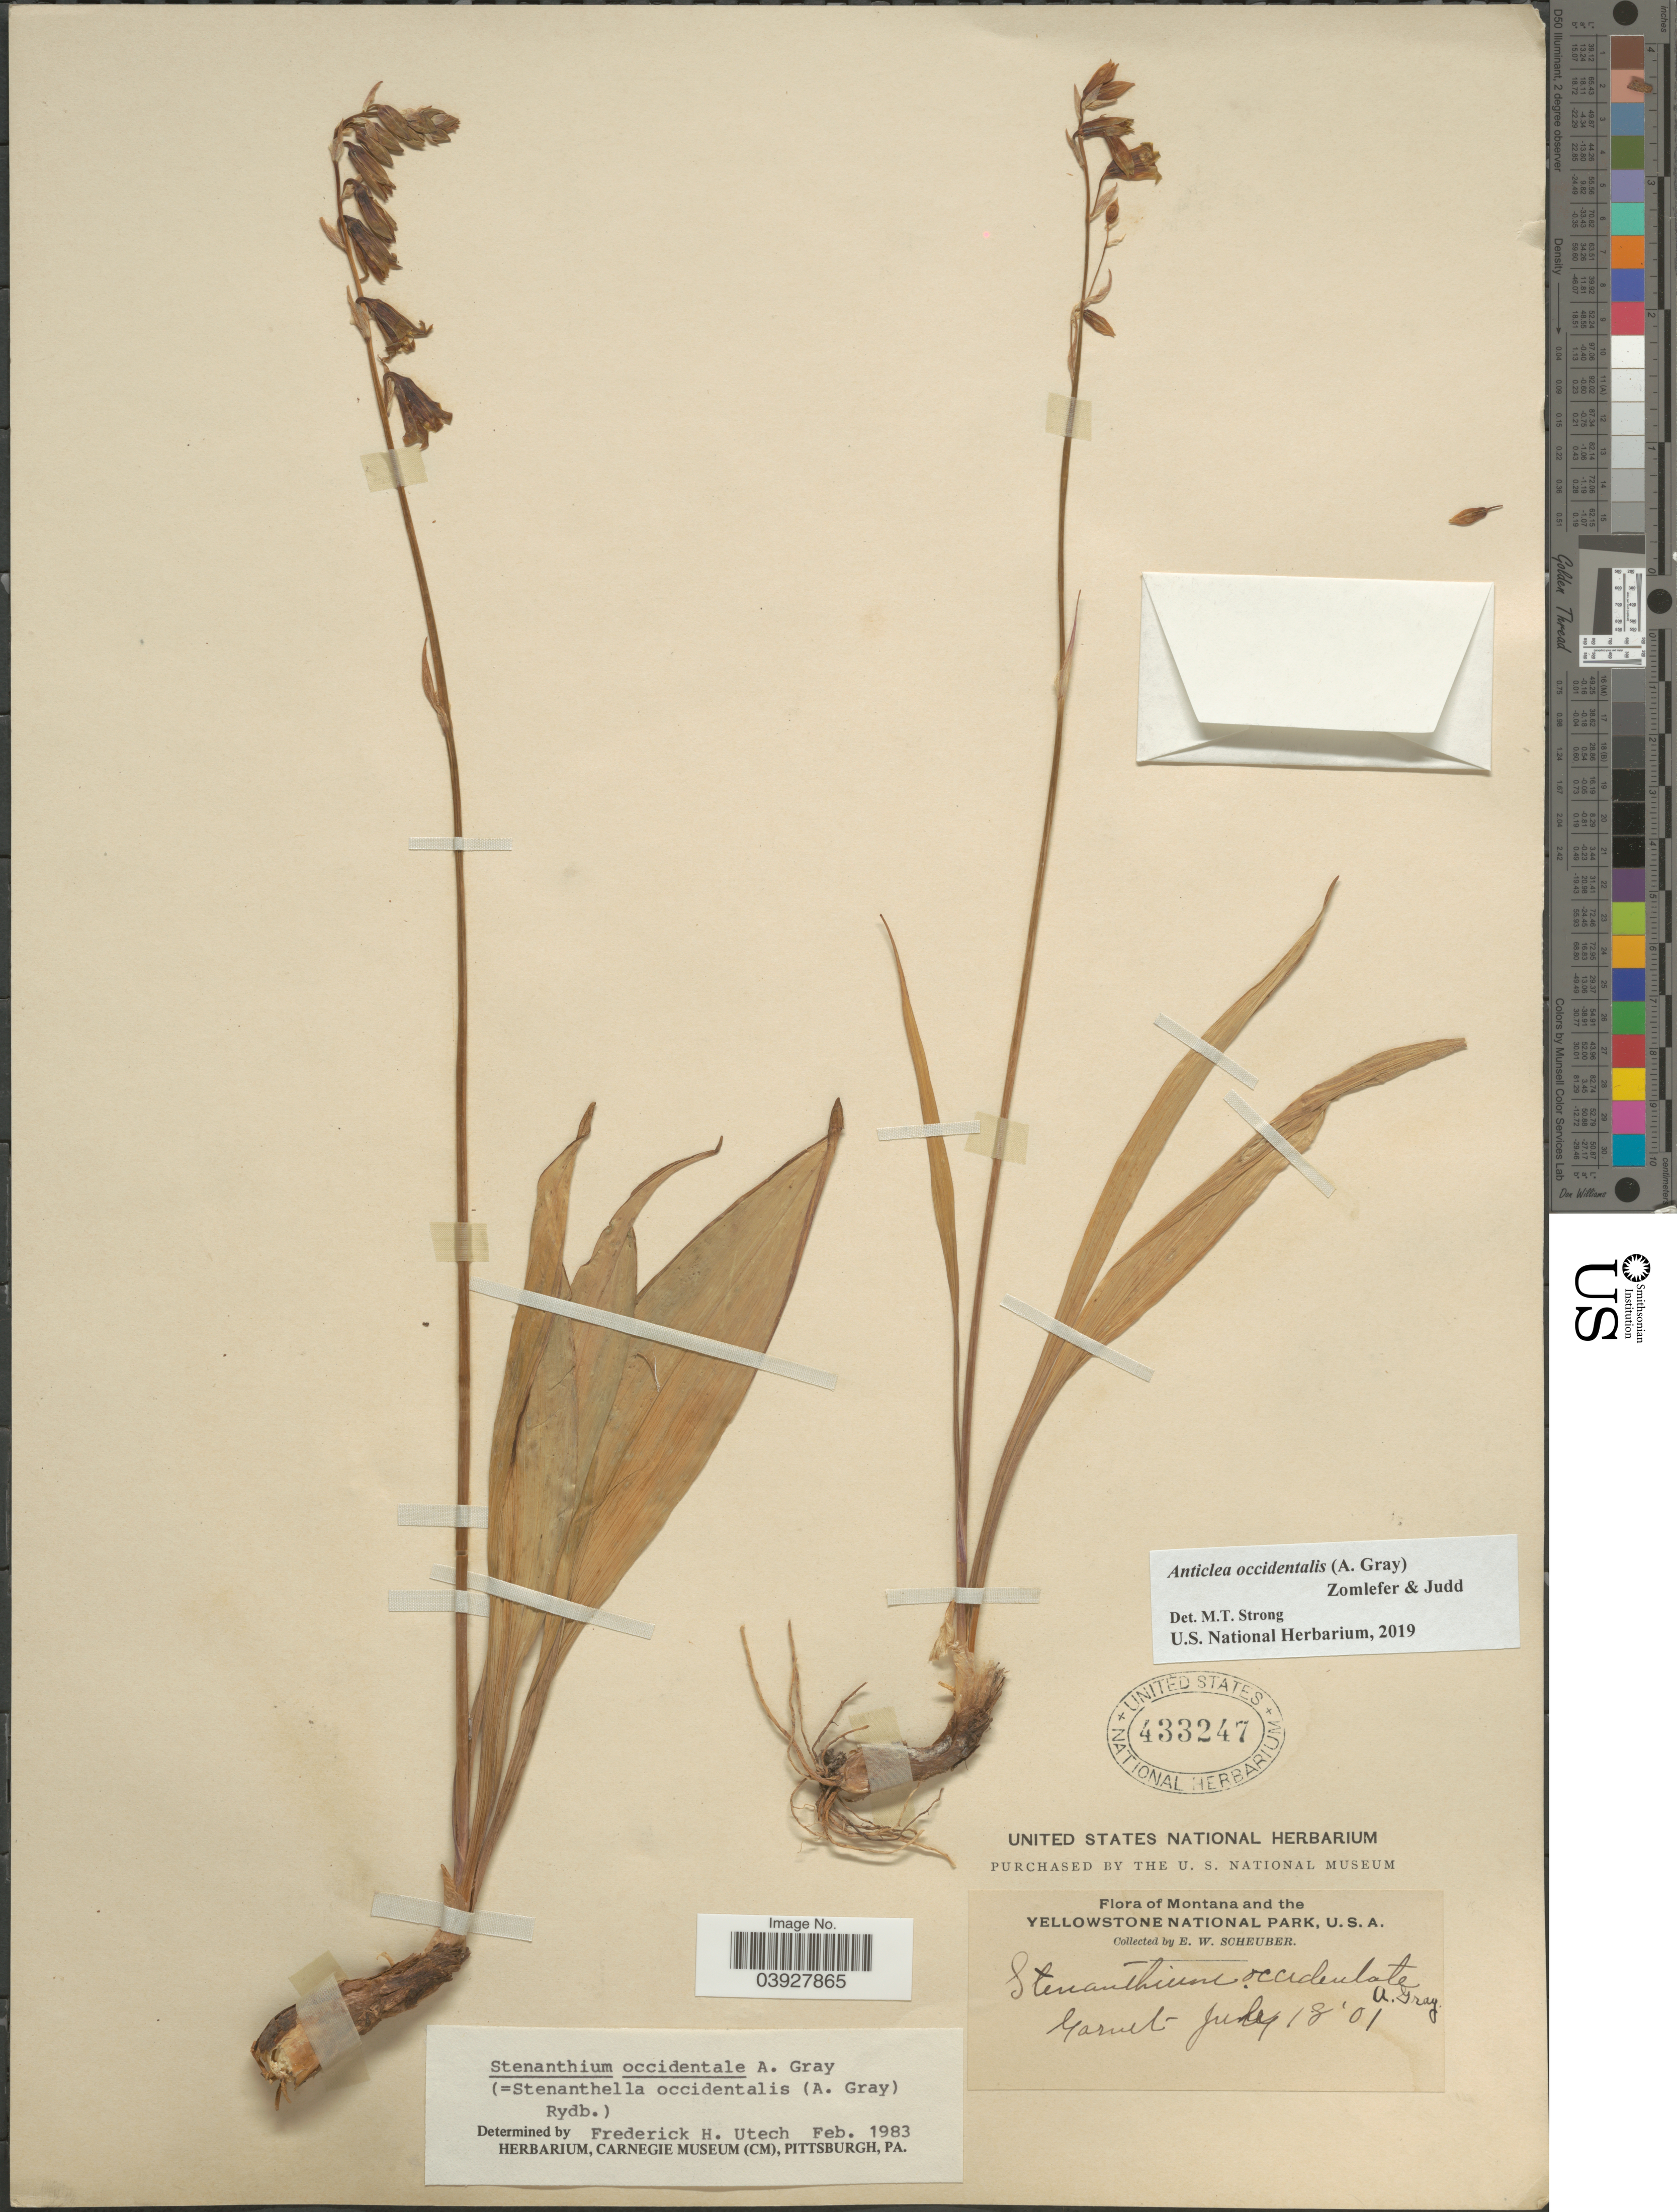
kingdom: Plantae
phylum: Tracheophyta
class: Liliopsida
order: Liliales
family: Melanthiaceae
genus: Anticlea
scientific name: Anticlea occidentalis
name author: (A. Gray) Zomlefer & Judd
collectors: E. Scheuber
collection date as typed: Transcribed d/m/y: 18/7/1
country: United States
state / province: Montana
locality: The Yellowstone National Park. Garnet.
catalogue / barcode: US 433247